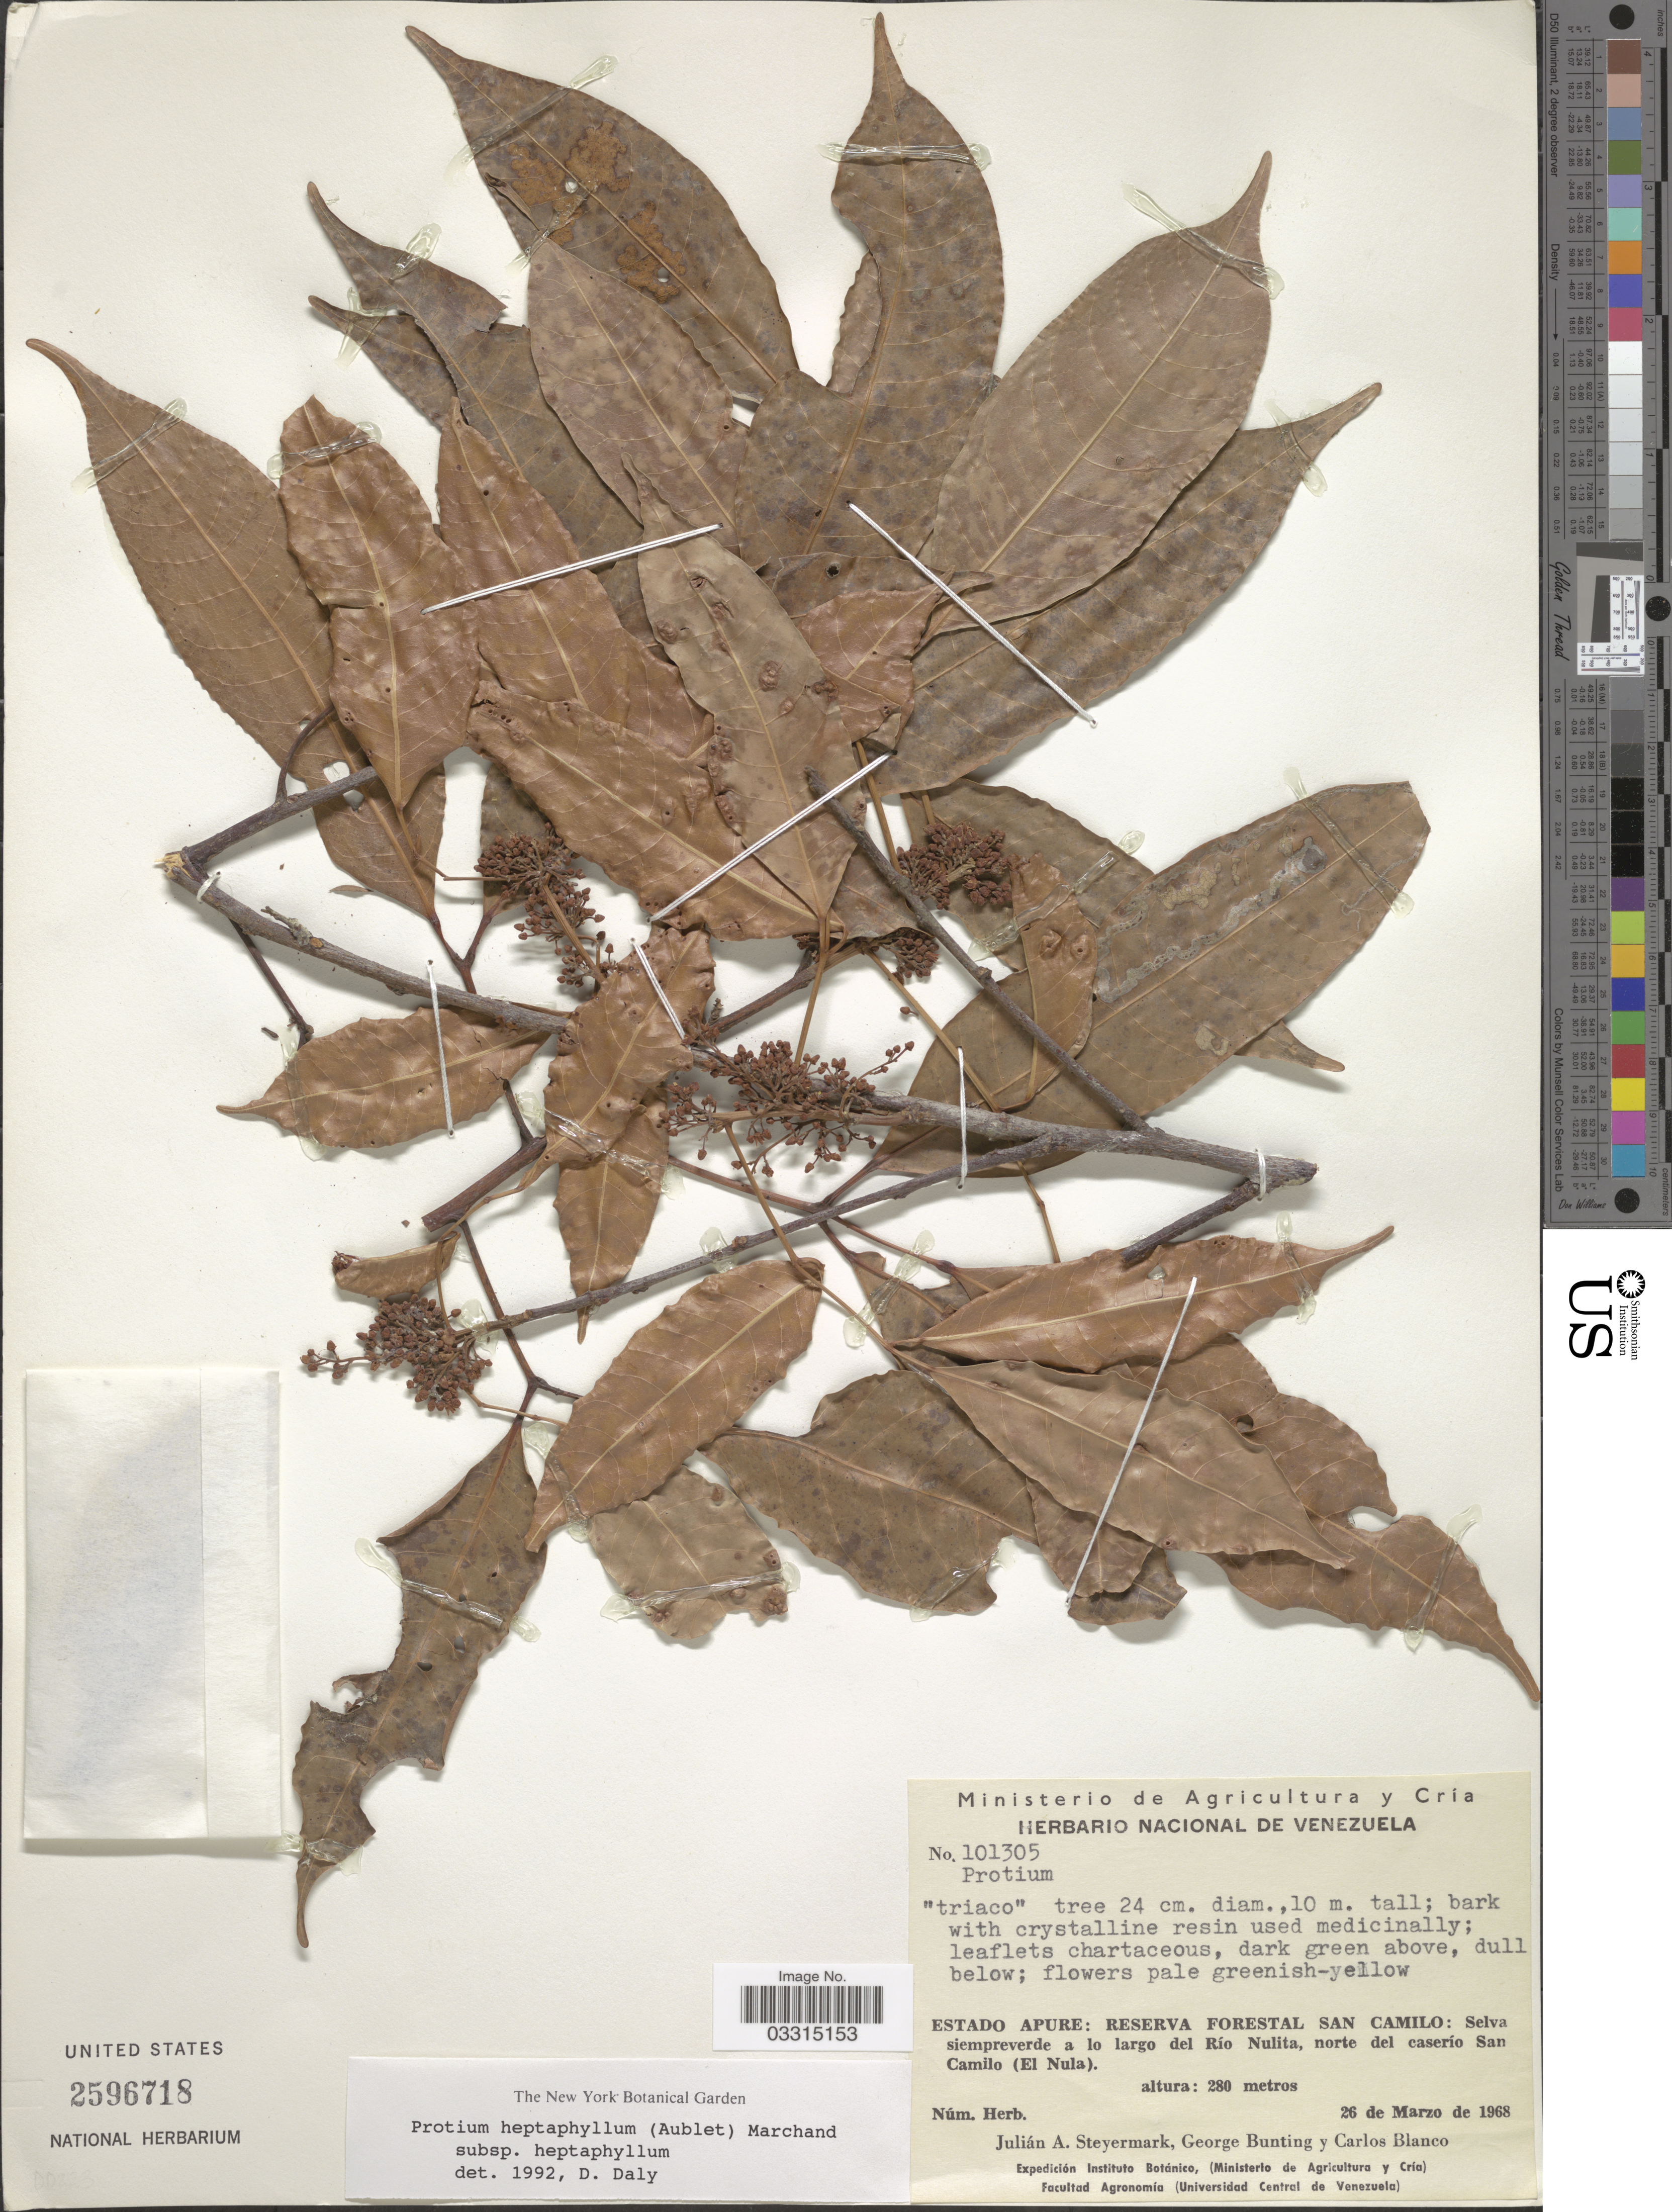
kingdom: Plantae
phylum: Tracheophyta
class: Magnoliopsida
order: Sapindales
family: Burseraceae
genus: Protium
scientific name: Protium heptaphyllum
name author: (Aubl.) Marchand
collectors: J. Steyermark, G. S. Bunting & C. Blanco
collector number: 101305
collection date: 1968-03-26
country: Venezuela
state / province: Apure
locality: Reserva Forestal San Camilo: Selva siempreverde a lo largo del Río Nulita, norte del caserío San Camilo (El Nula).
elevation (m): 280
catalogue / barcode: US 2596718